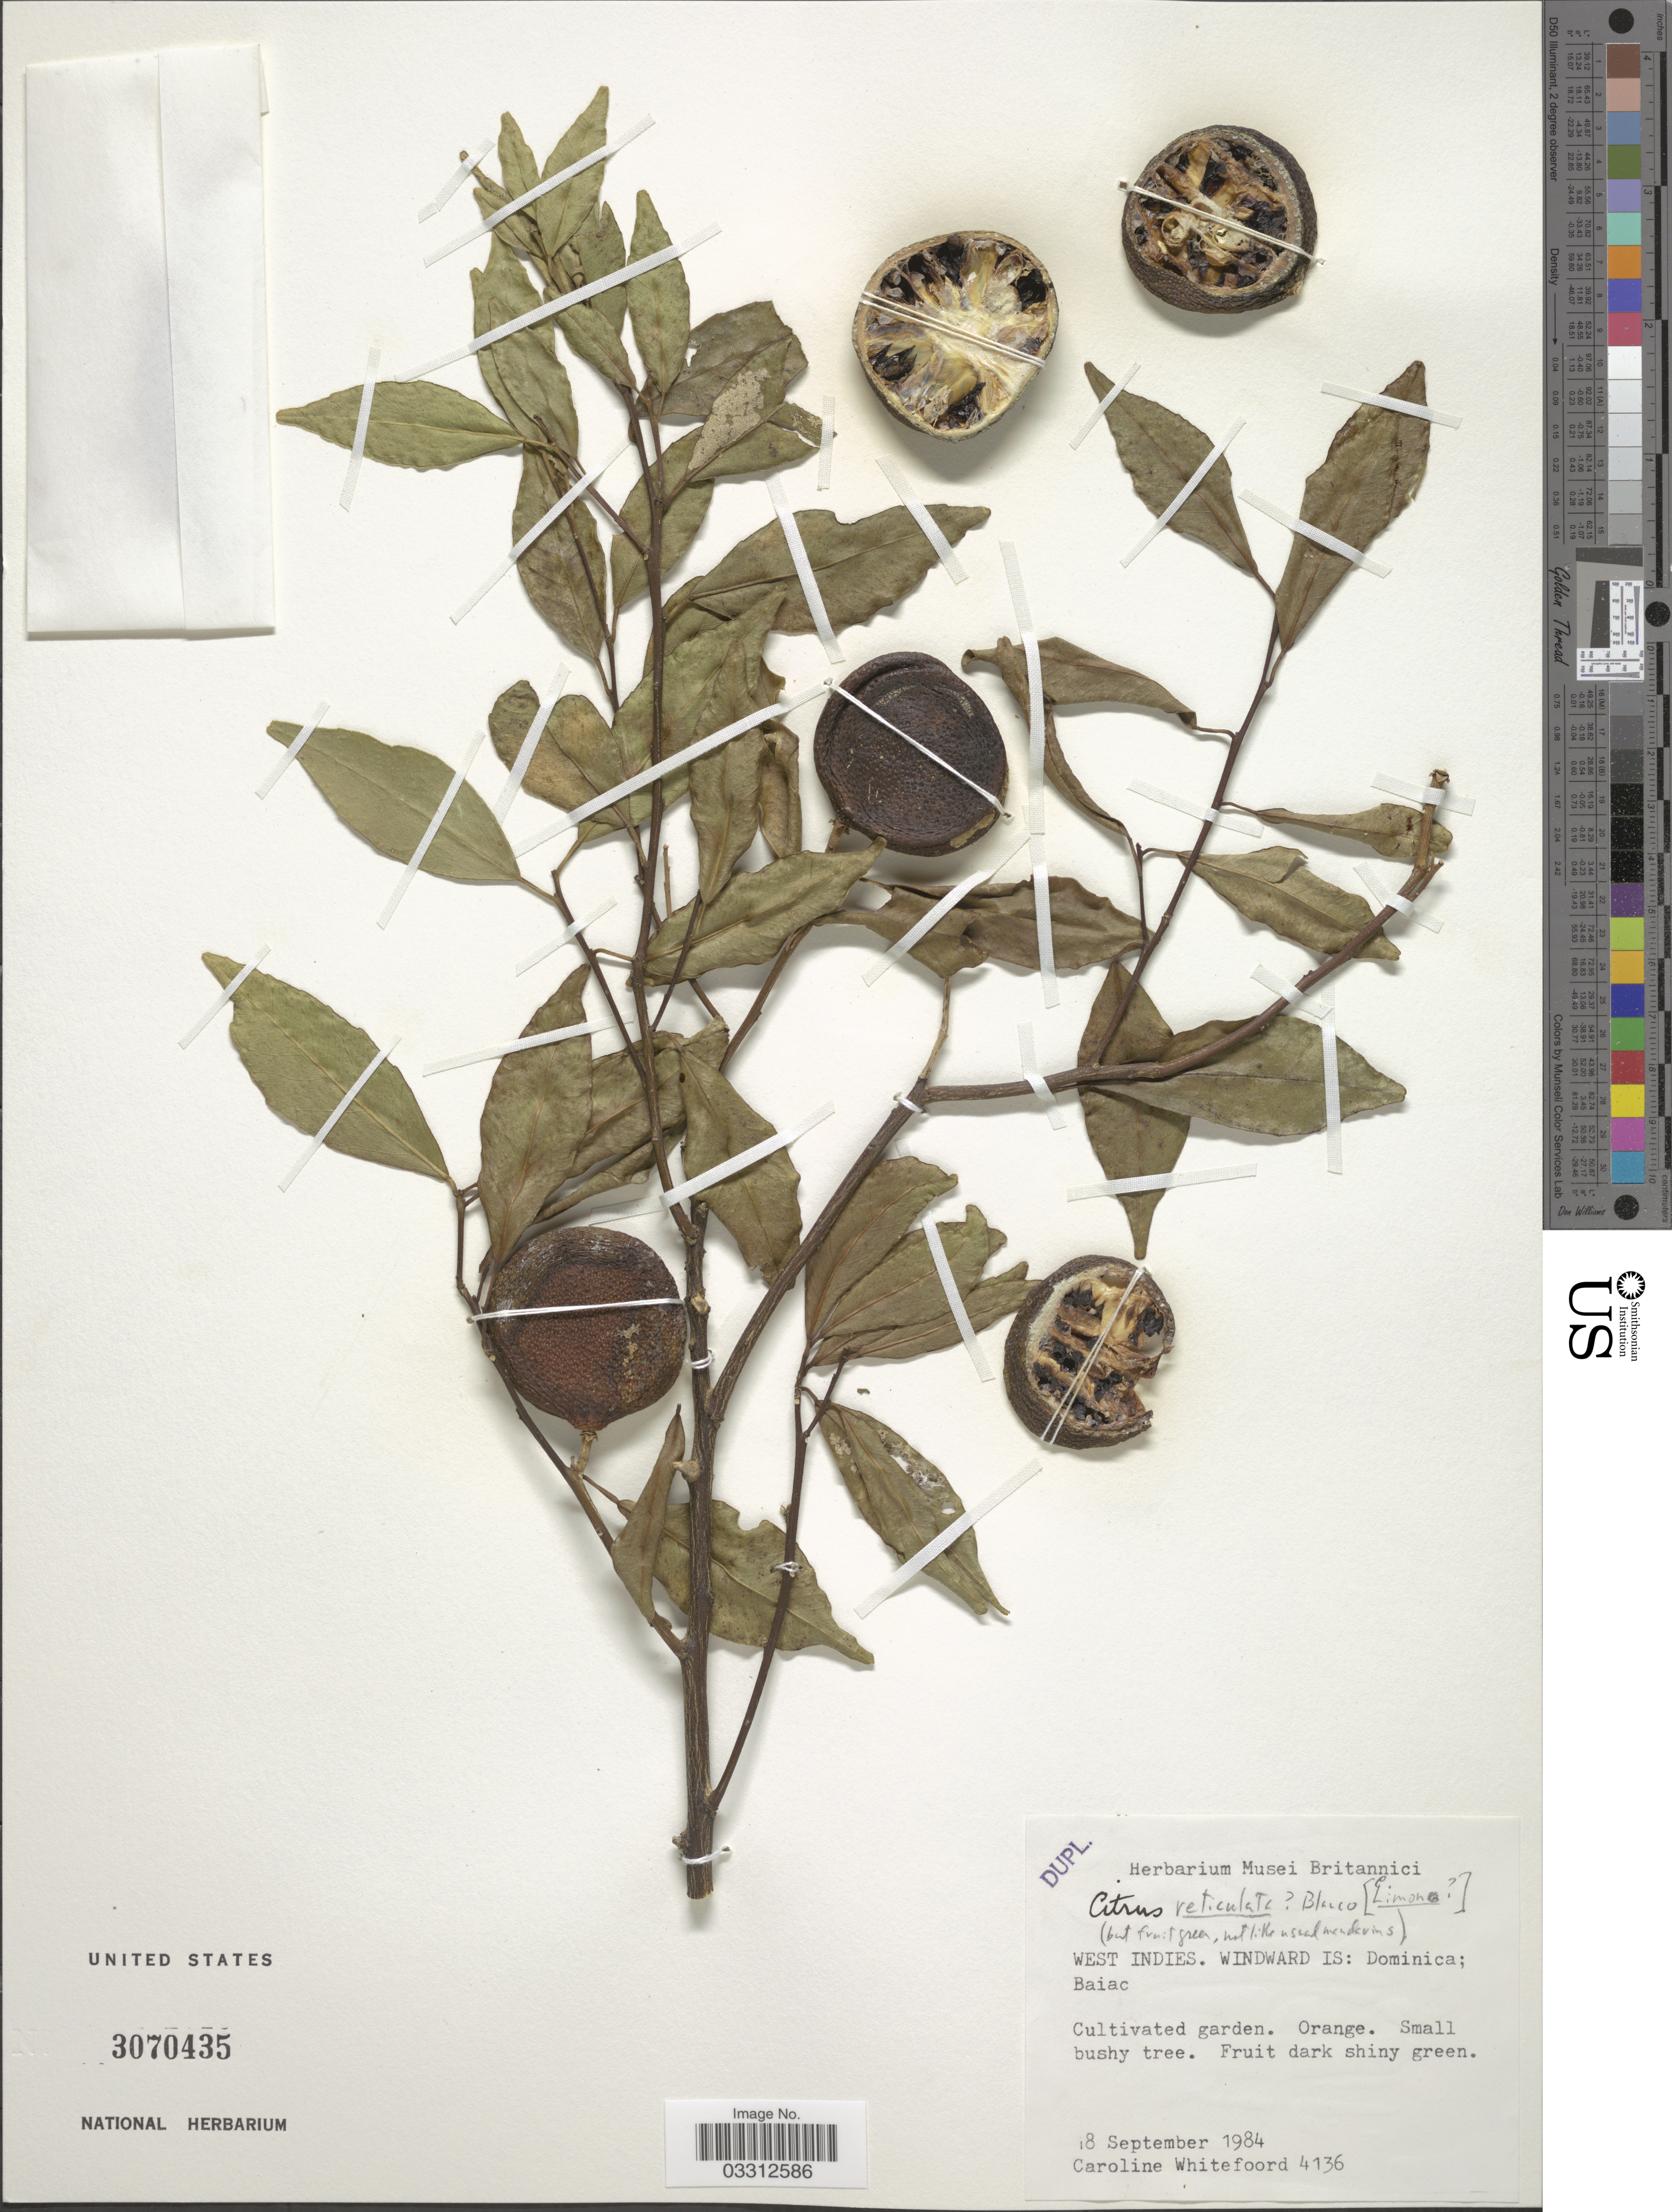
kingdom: Plantae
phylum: Tracheophyta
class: Magnoliopsida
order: Sapindales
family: Rutaceae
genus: Citrus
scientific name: Citrus reticulata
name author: Blanco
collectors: C. Whitefoord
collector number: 4136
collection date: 1984-09-08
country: Dominica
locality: Windward Is: Dominica; Baiac.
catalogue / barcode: US 3070435